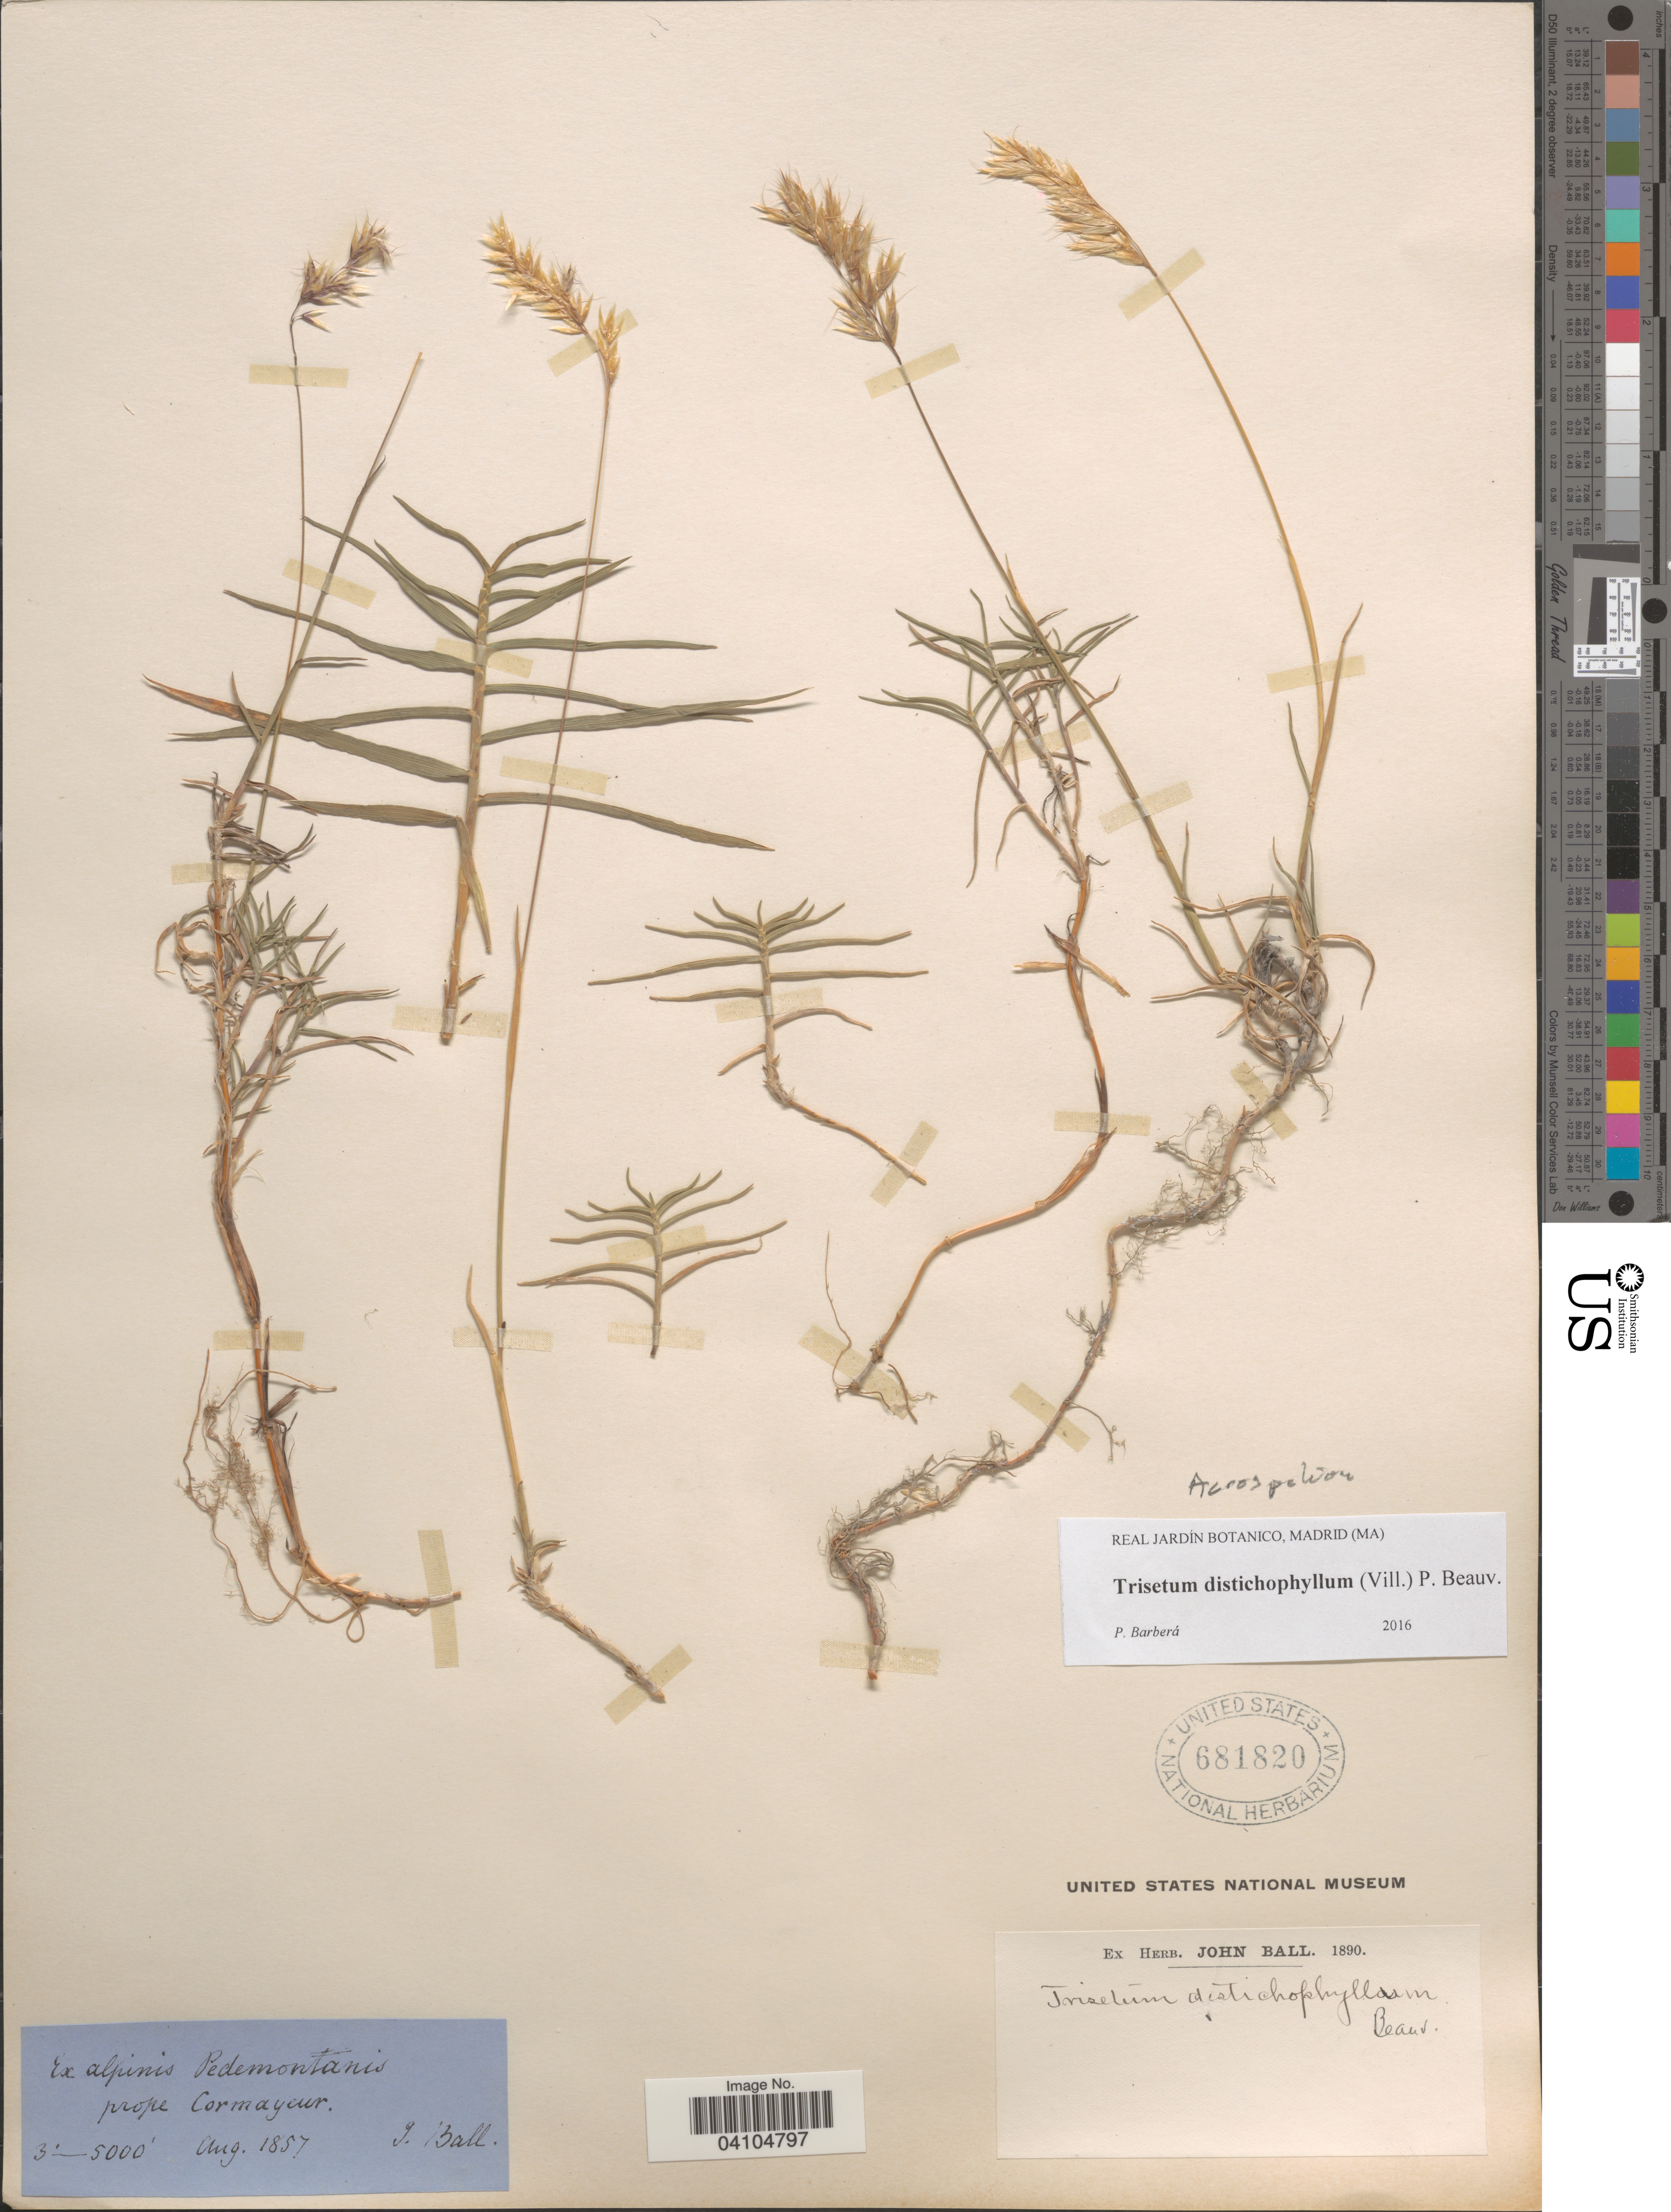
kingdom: Plantae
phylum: Tracheophyta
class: Liliopsida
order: Poales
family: Poaceae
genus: Acrospelion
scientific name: Acrospelion distichophyllum ined.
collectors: J. Ball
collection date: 1857-08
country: Italy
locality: Ex alpinis Pedemontanis prope Cormayeur.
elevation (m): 914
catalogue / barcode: US 681820